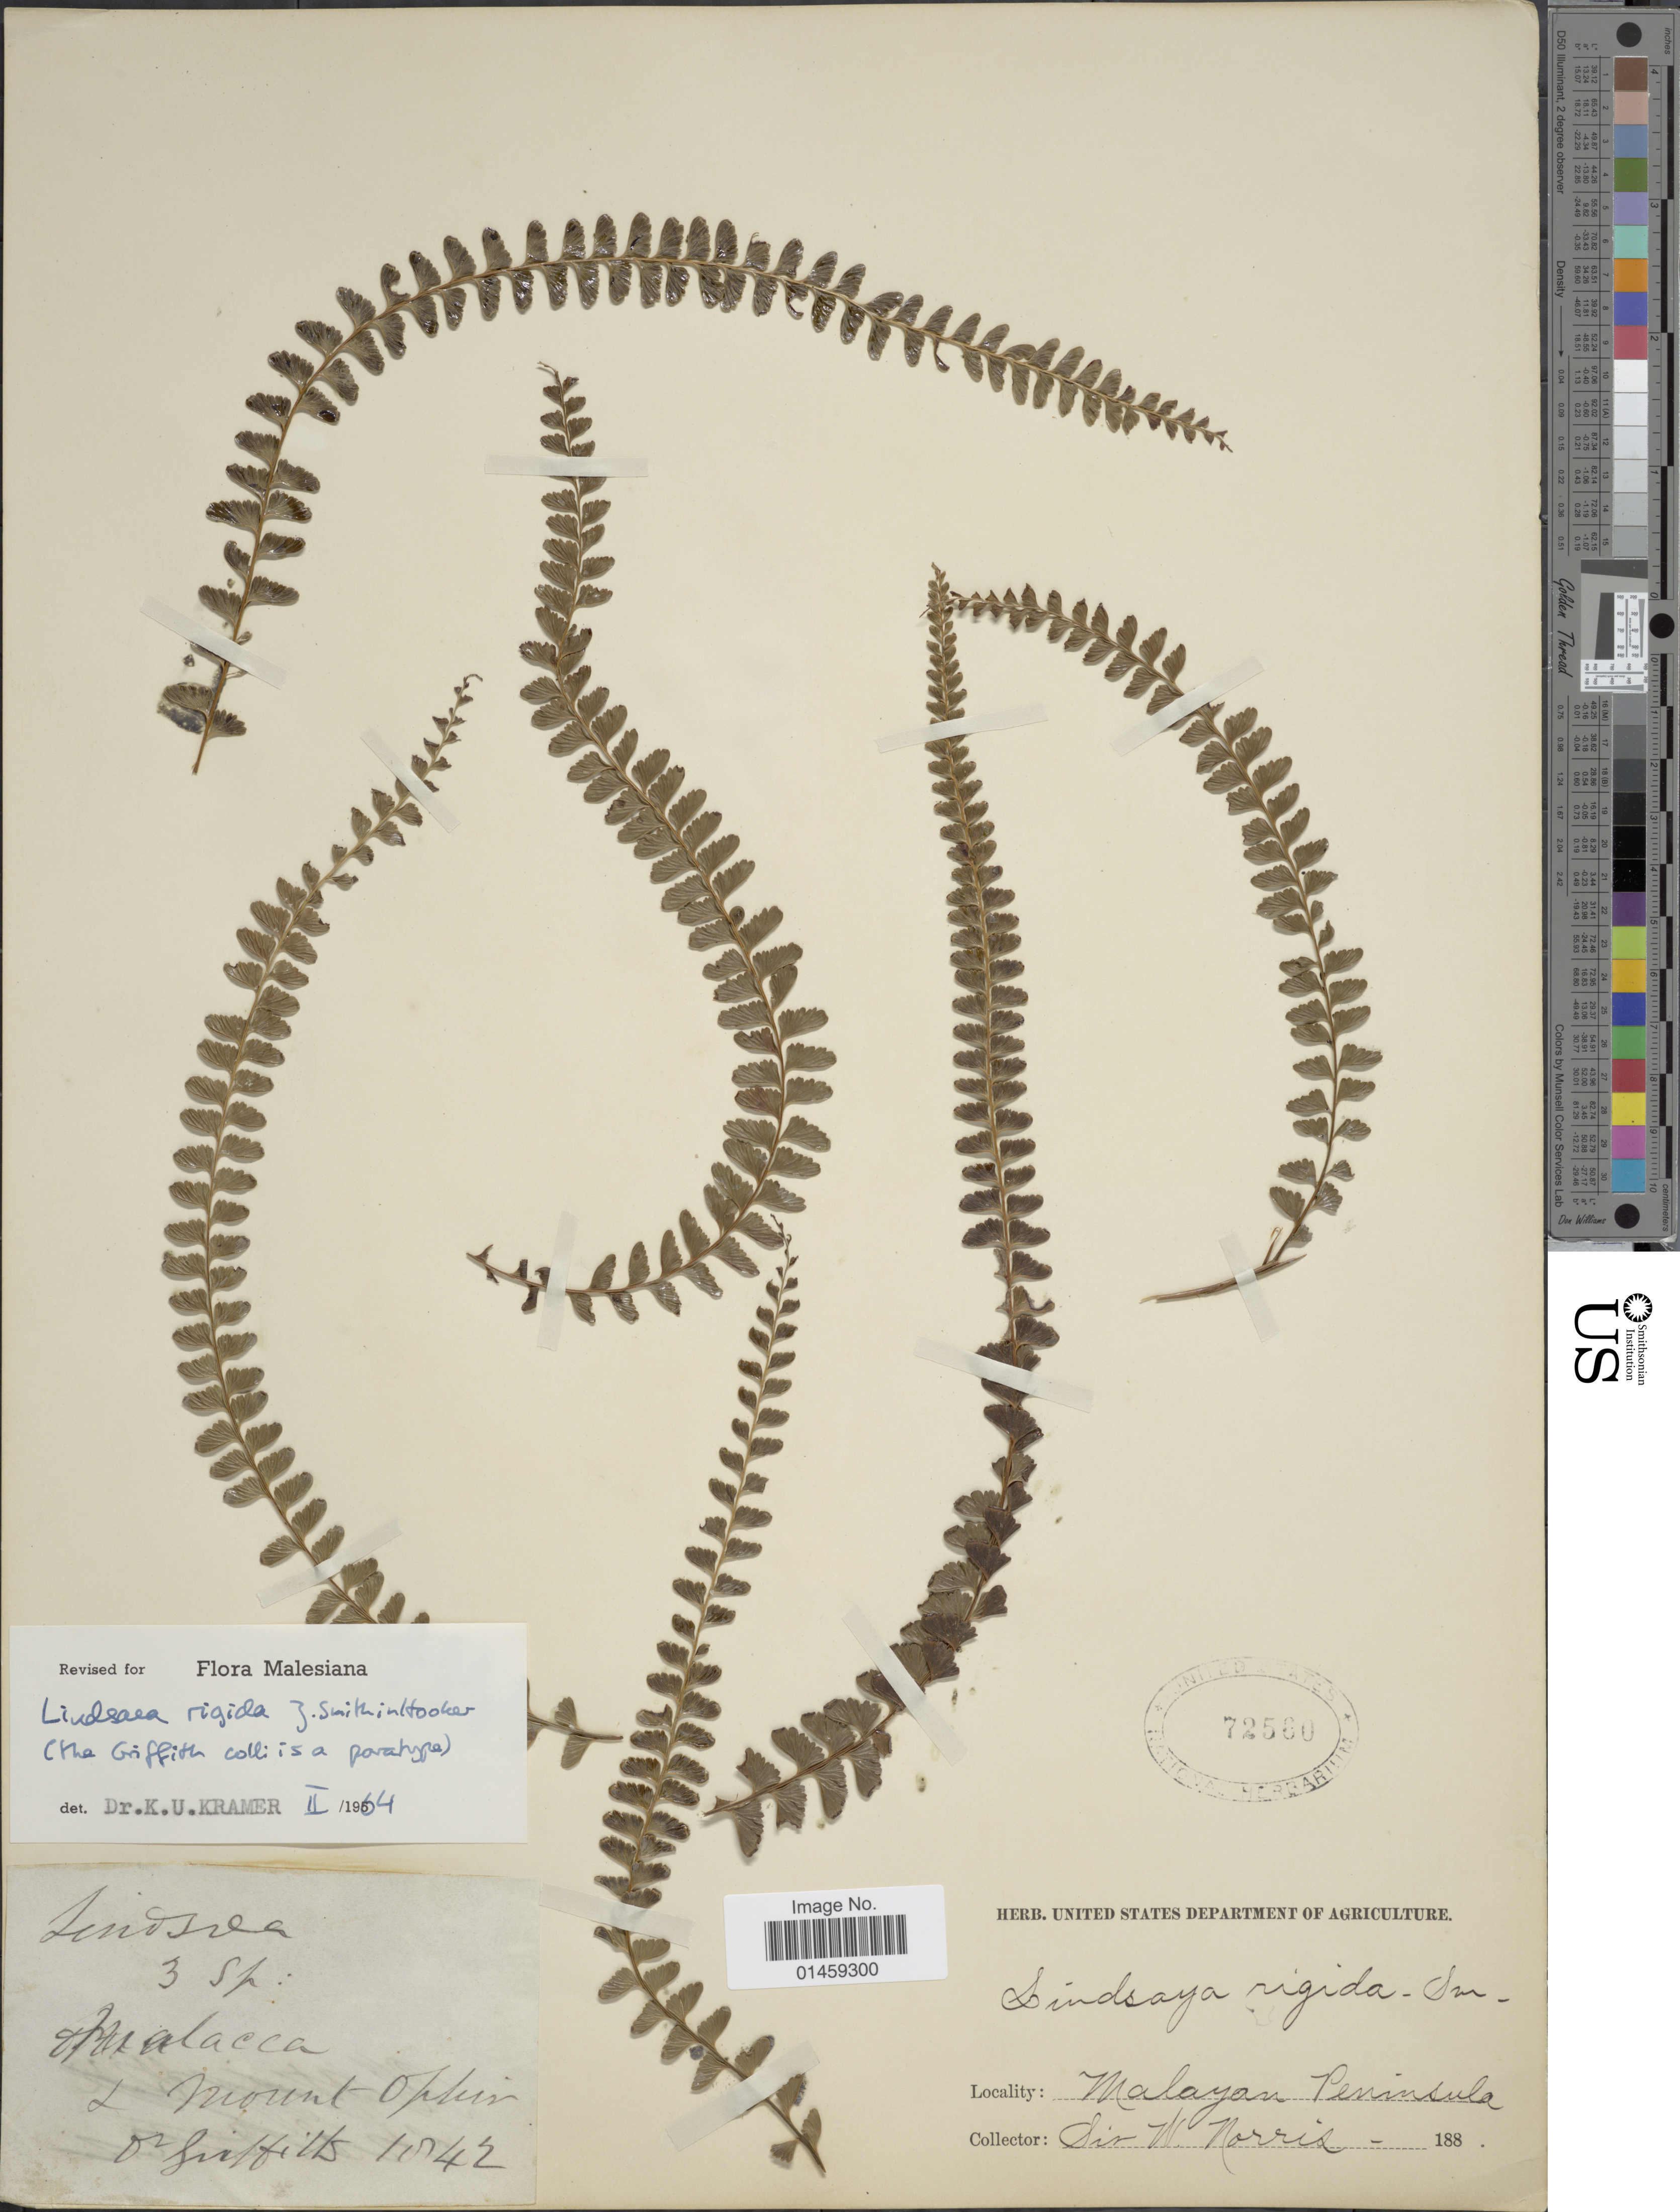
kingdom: Plantae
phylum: Tracheophyta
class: Polypodiopsida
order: Polypodiales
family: Lindsaeaceae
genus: Lindsaea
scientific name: Lindsaea rigida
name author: J. Sm.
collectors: W. Norris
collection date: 1842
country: Malaysia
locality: Malacca & Mount Oppir. Malaya Peninsula.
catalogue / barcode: US 72560